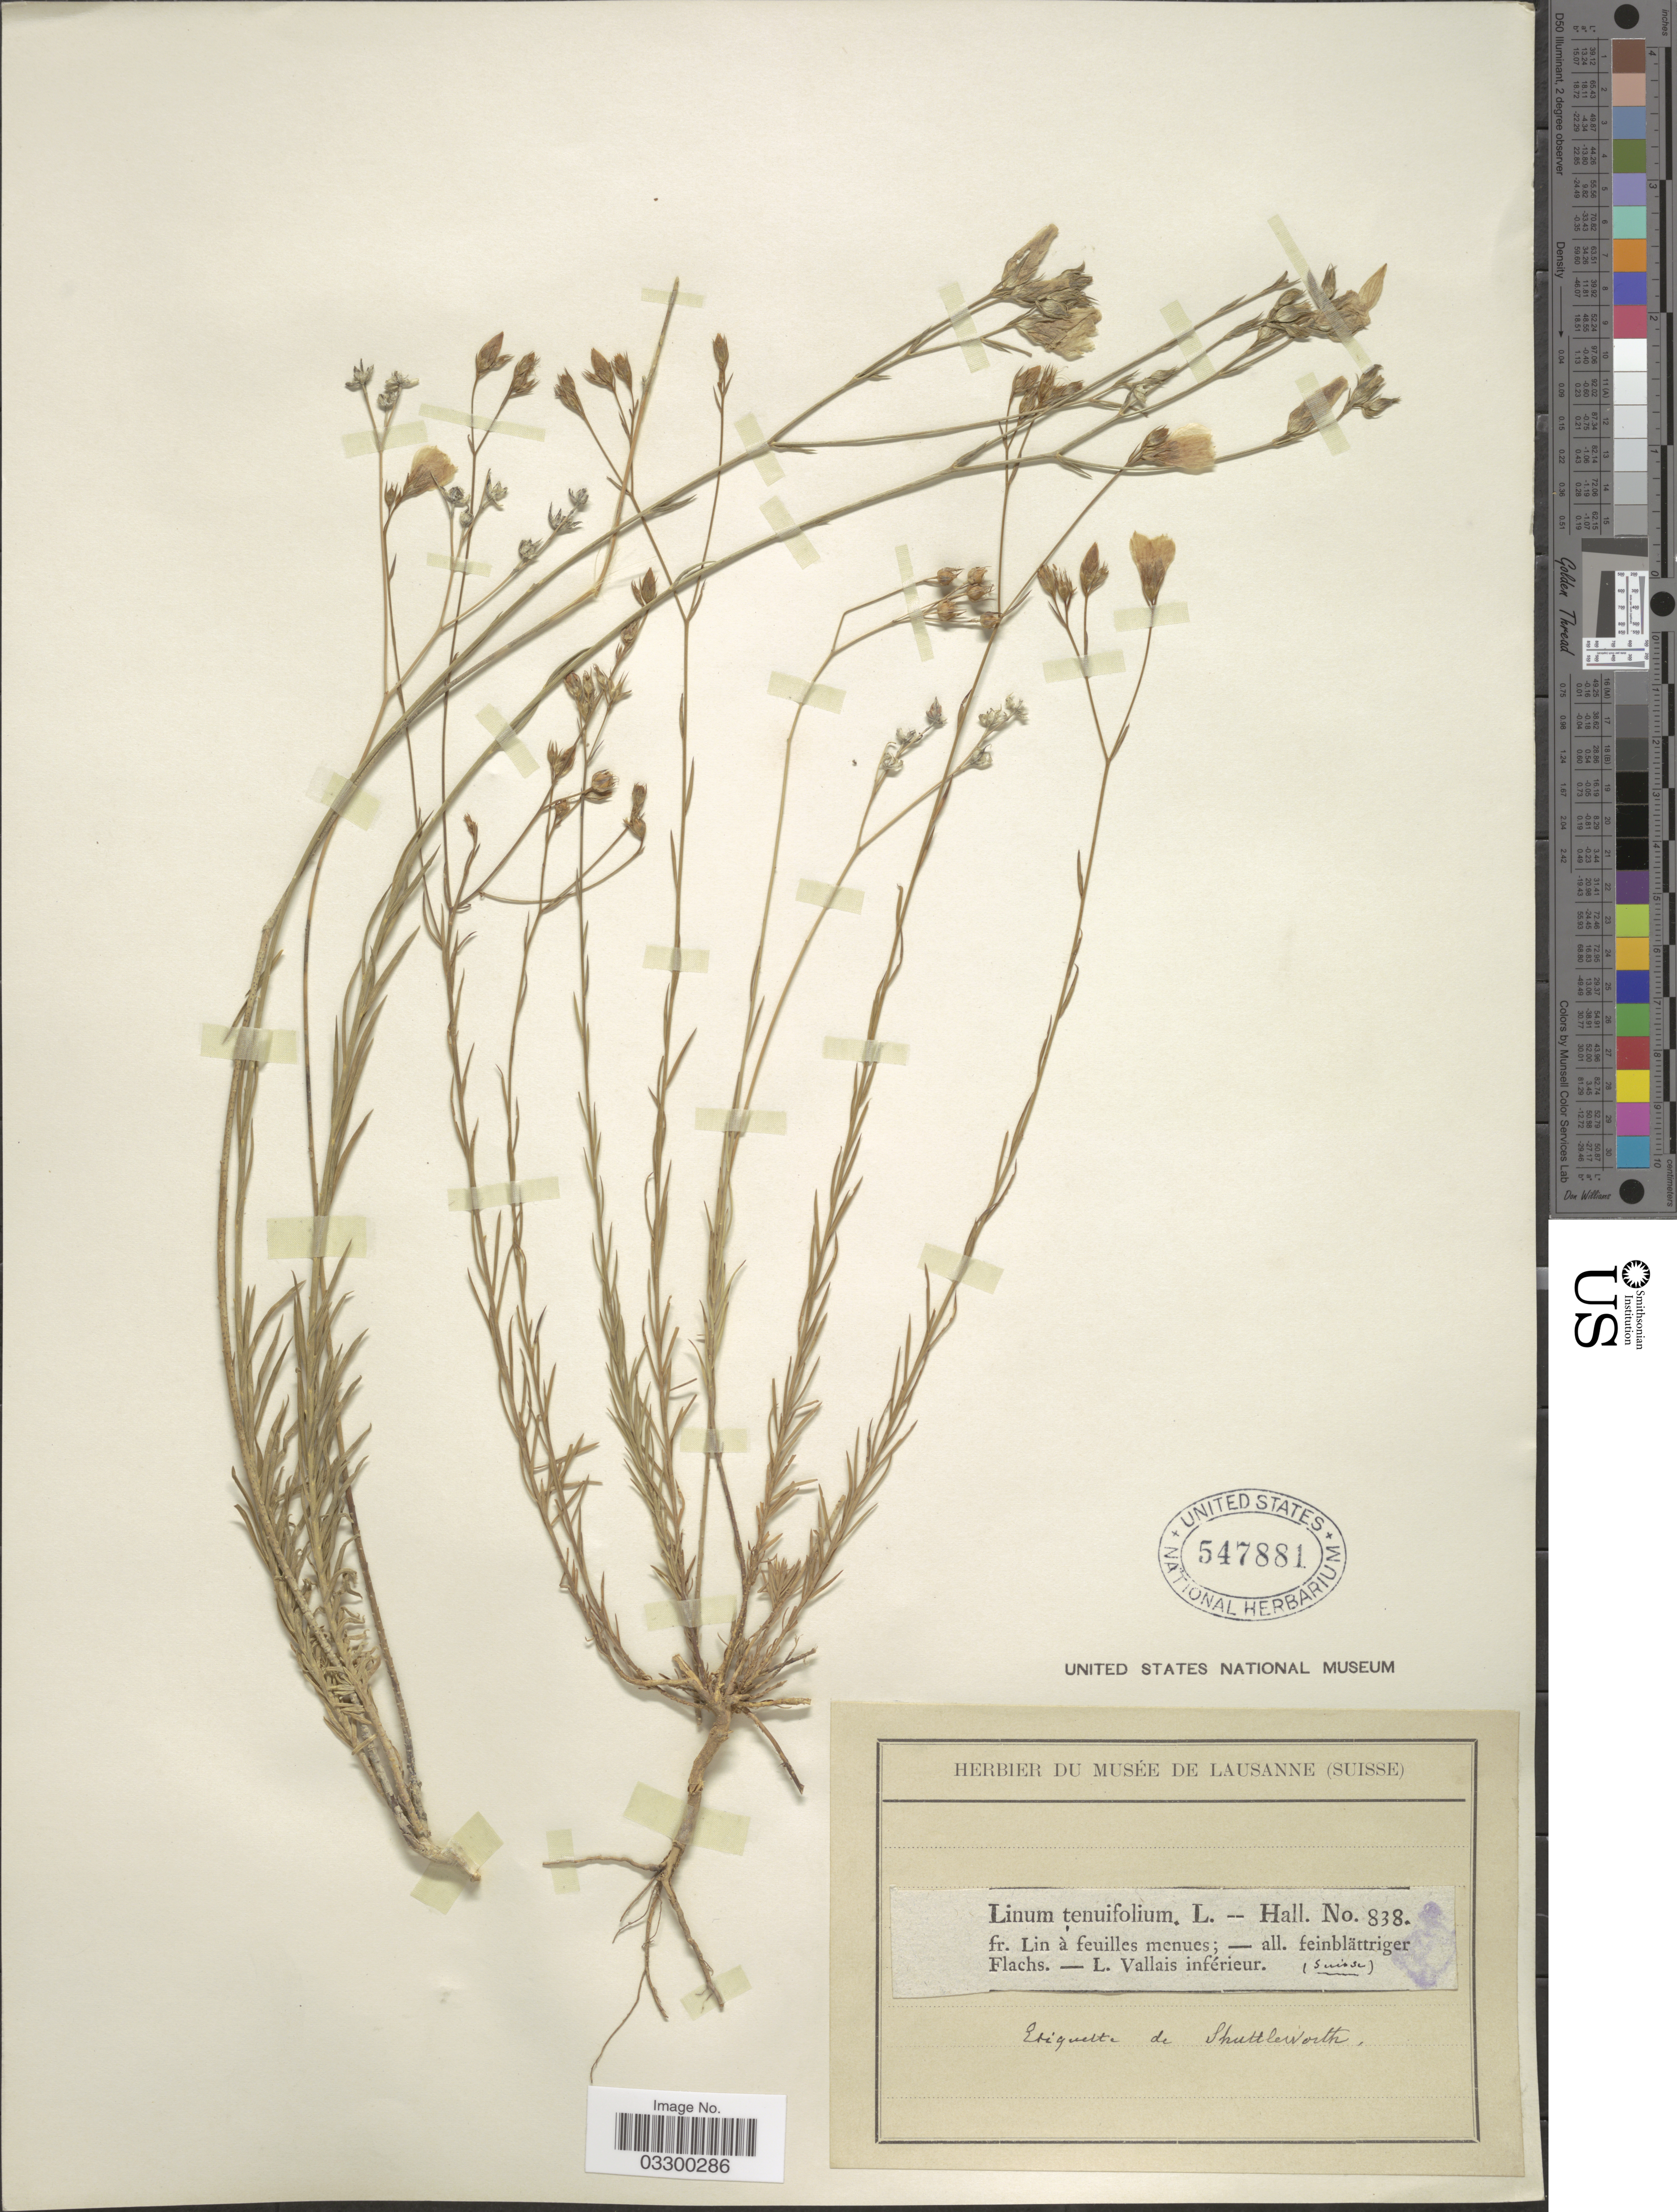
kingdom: Plantae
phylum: Tracheophyta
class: Magnoliopsida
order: Malpighiales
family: Linaceae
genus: Linum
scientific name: Linum tenuifolium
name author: L.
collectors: -- Hall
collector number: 838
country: Switzerland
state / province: Valais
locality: L.Valaais inférieur. [unsure placement] (Suisse).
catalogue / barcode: US 547881